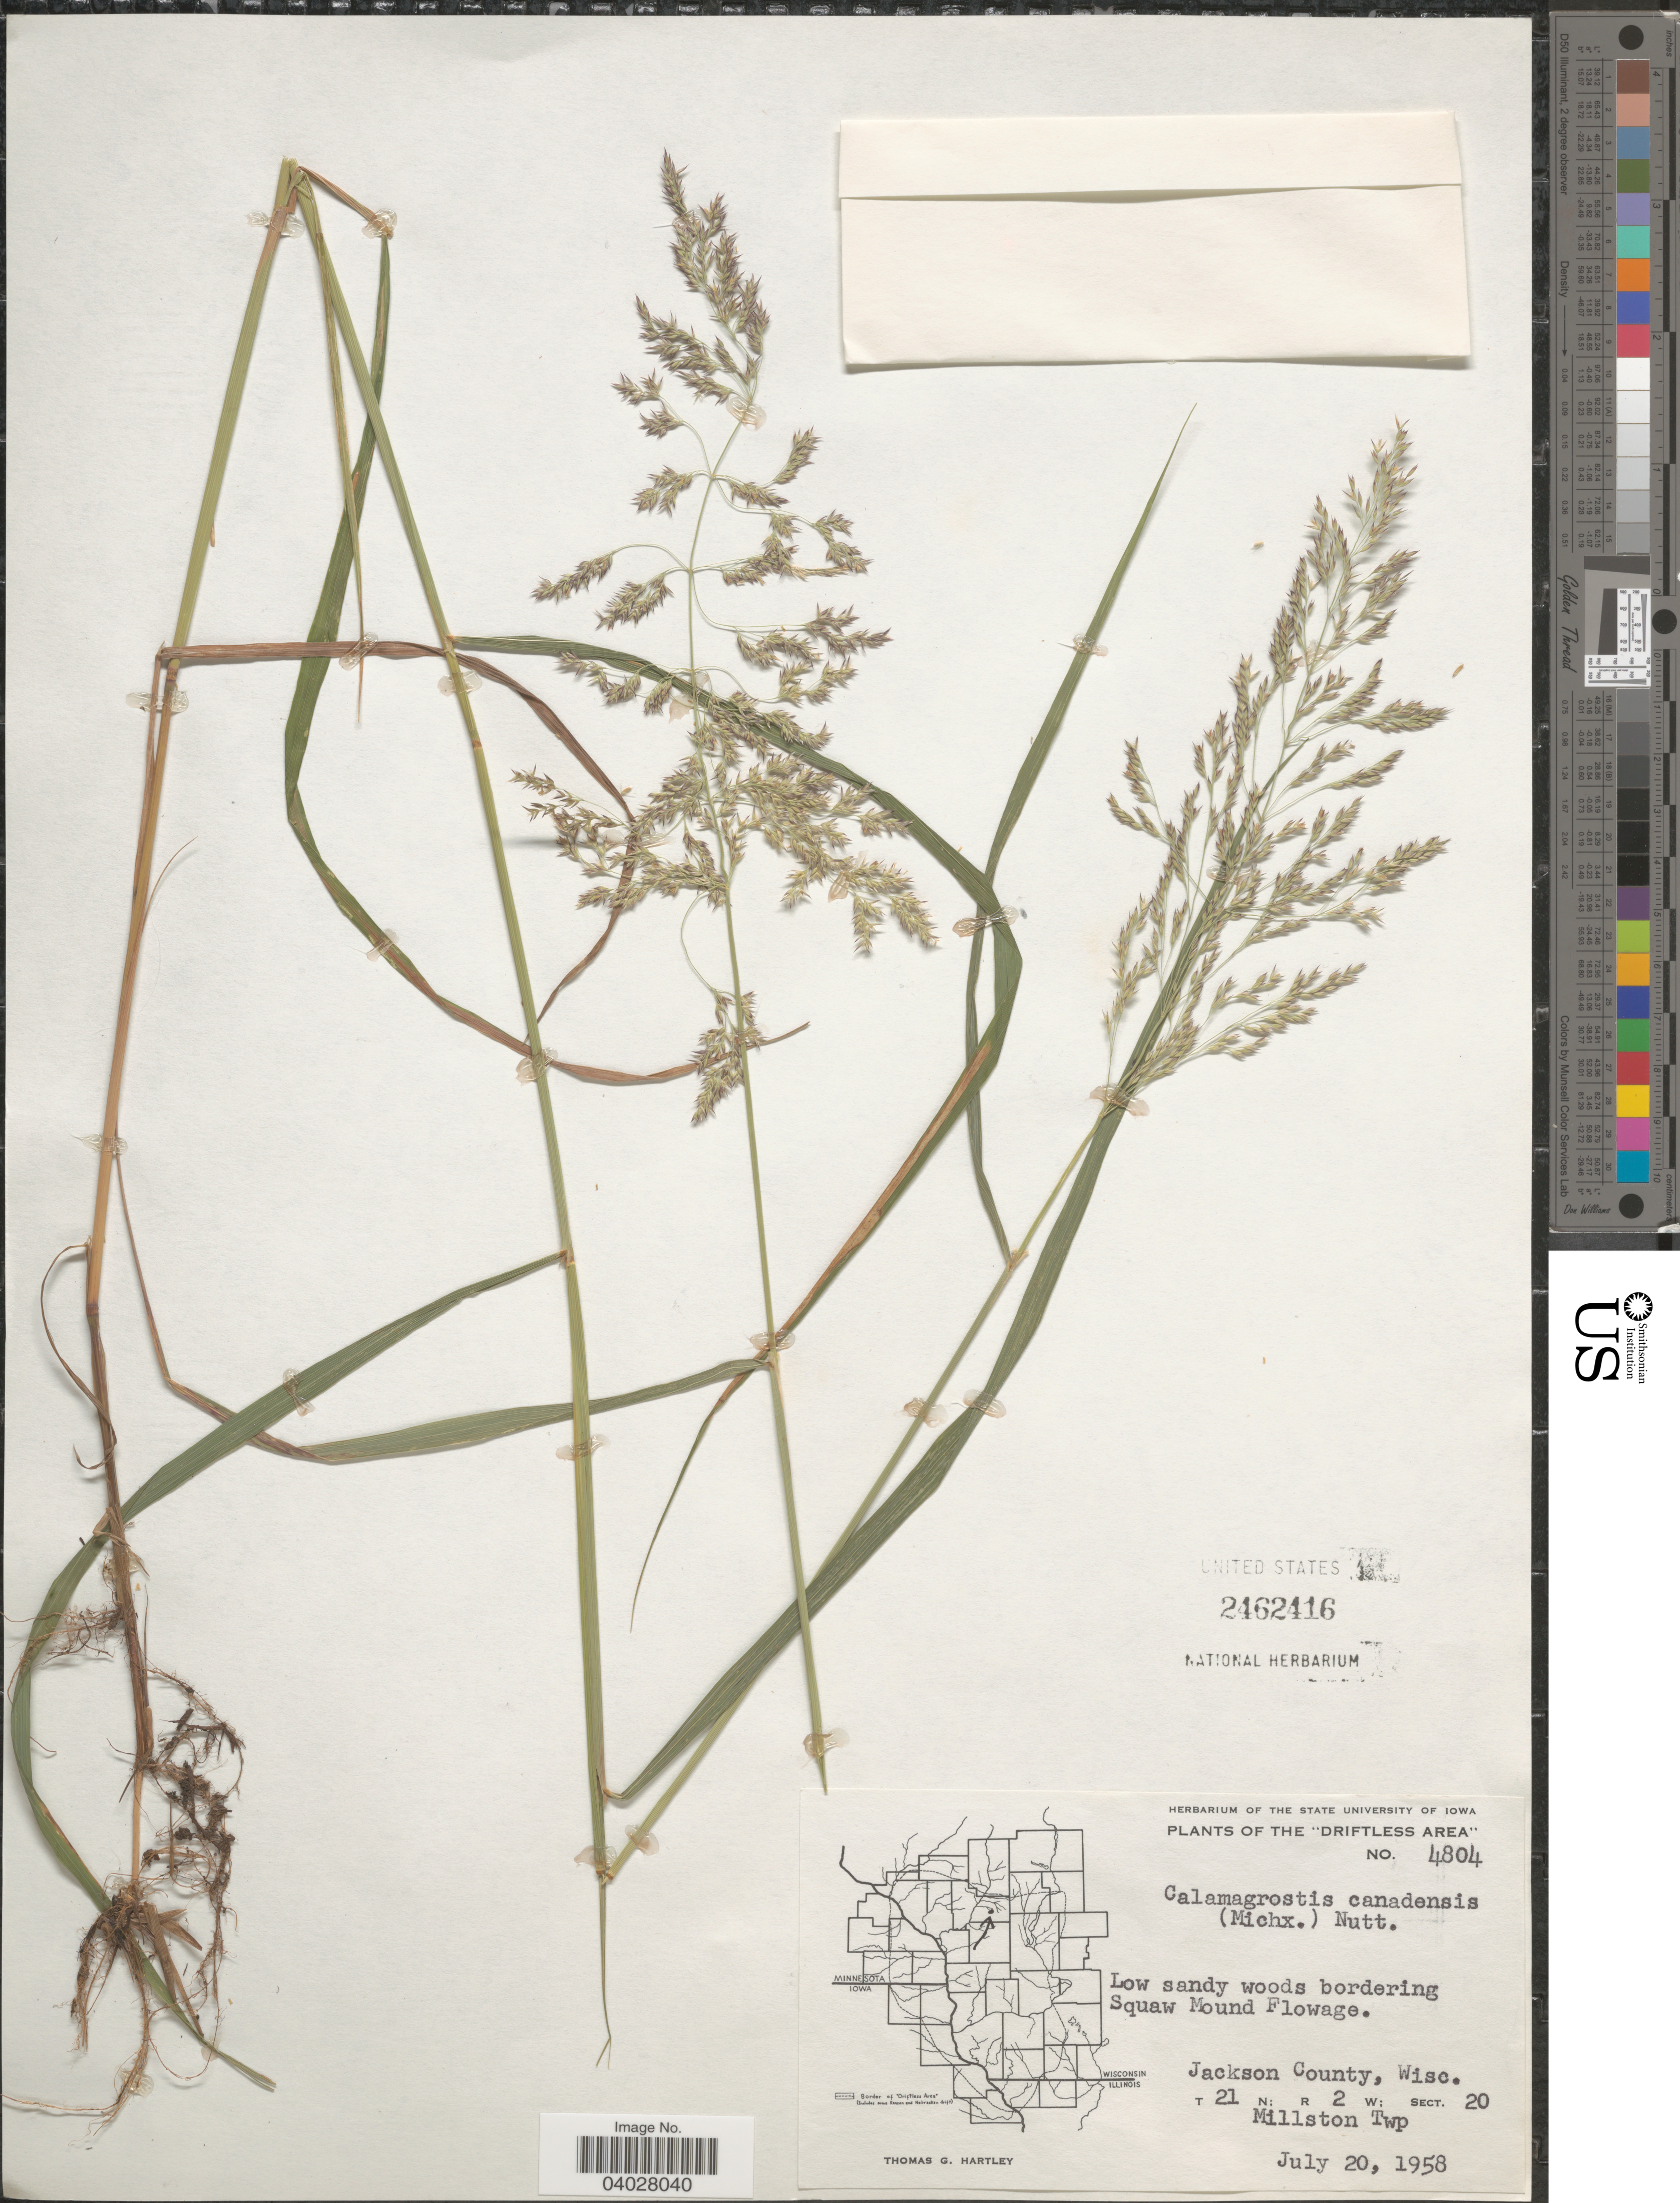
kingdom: Plantae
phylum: Tracheophyta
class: Liliopsida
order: Poales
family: Poaceae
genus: Calamagrostis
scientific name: Calamagrostis canadensis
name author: (Michx.) P. Beauv.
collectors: T. G. Hartley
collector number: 4804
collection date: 1958-07-20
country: United States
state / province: Wisconsin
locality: The "Driftless Area". Low sandy woods bordering Squaw Mound Flowage. Jackson County. T21 N; R 2W; Sect. 20. Millston Twp.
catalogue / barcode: US 2462416